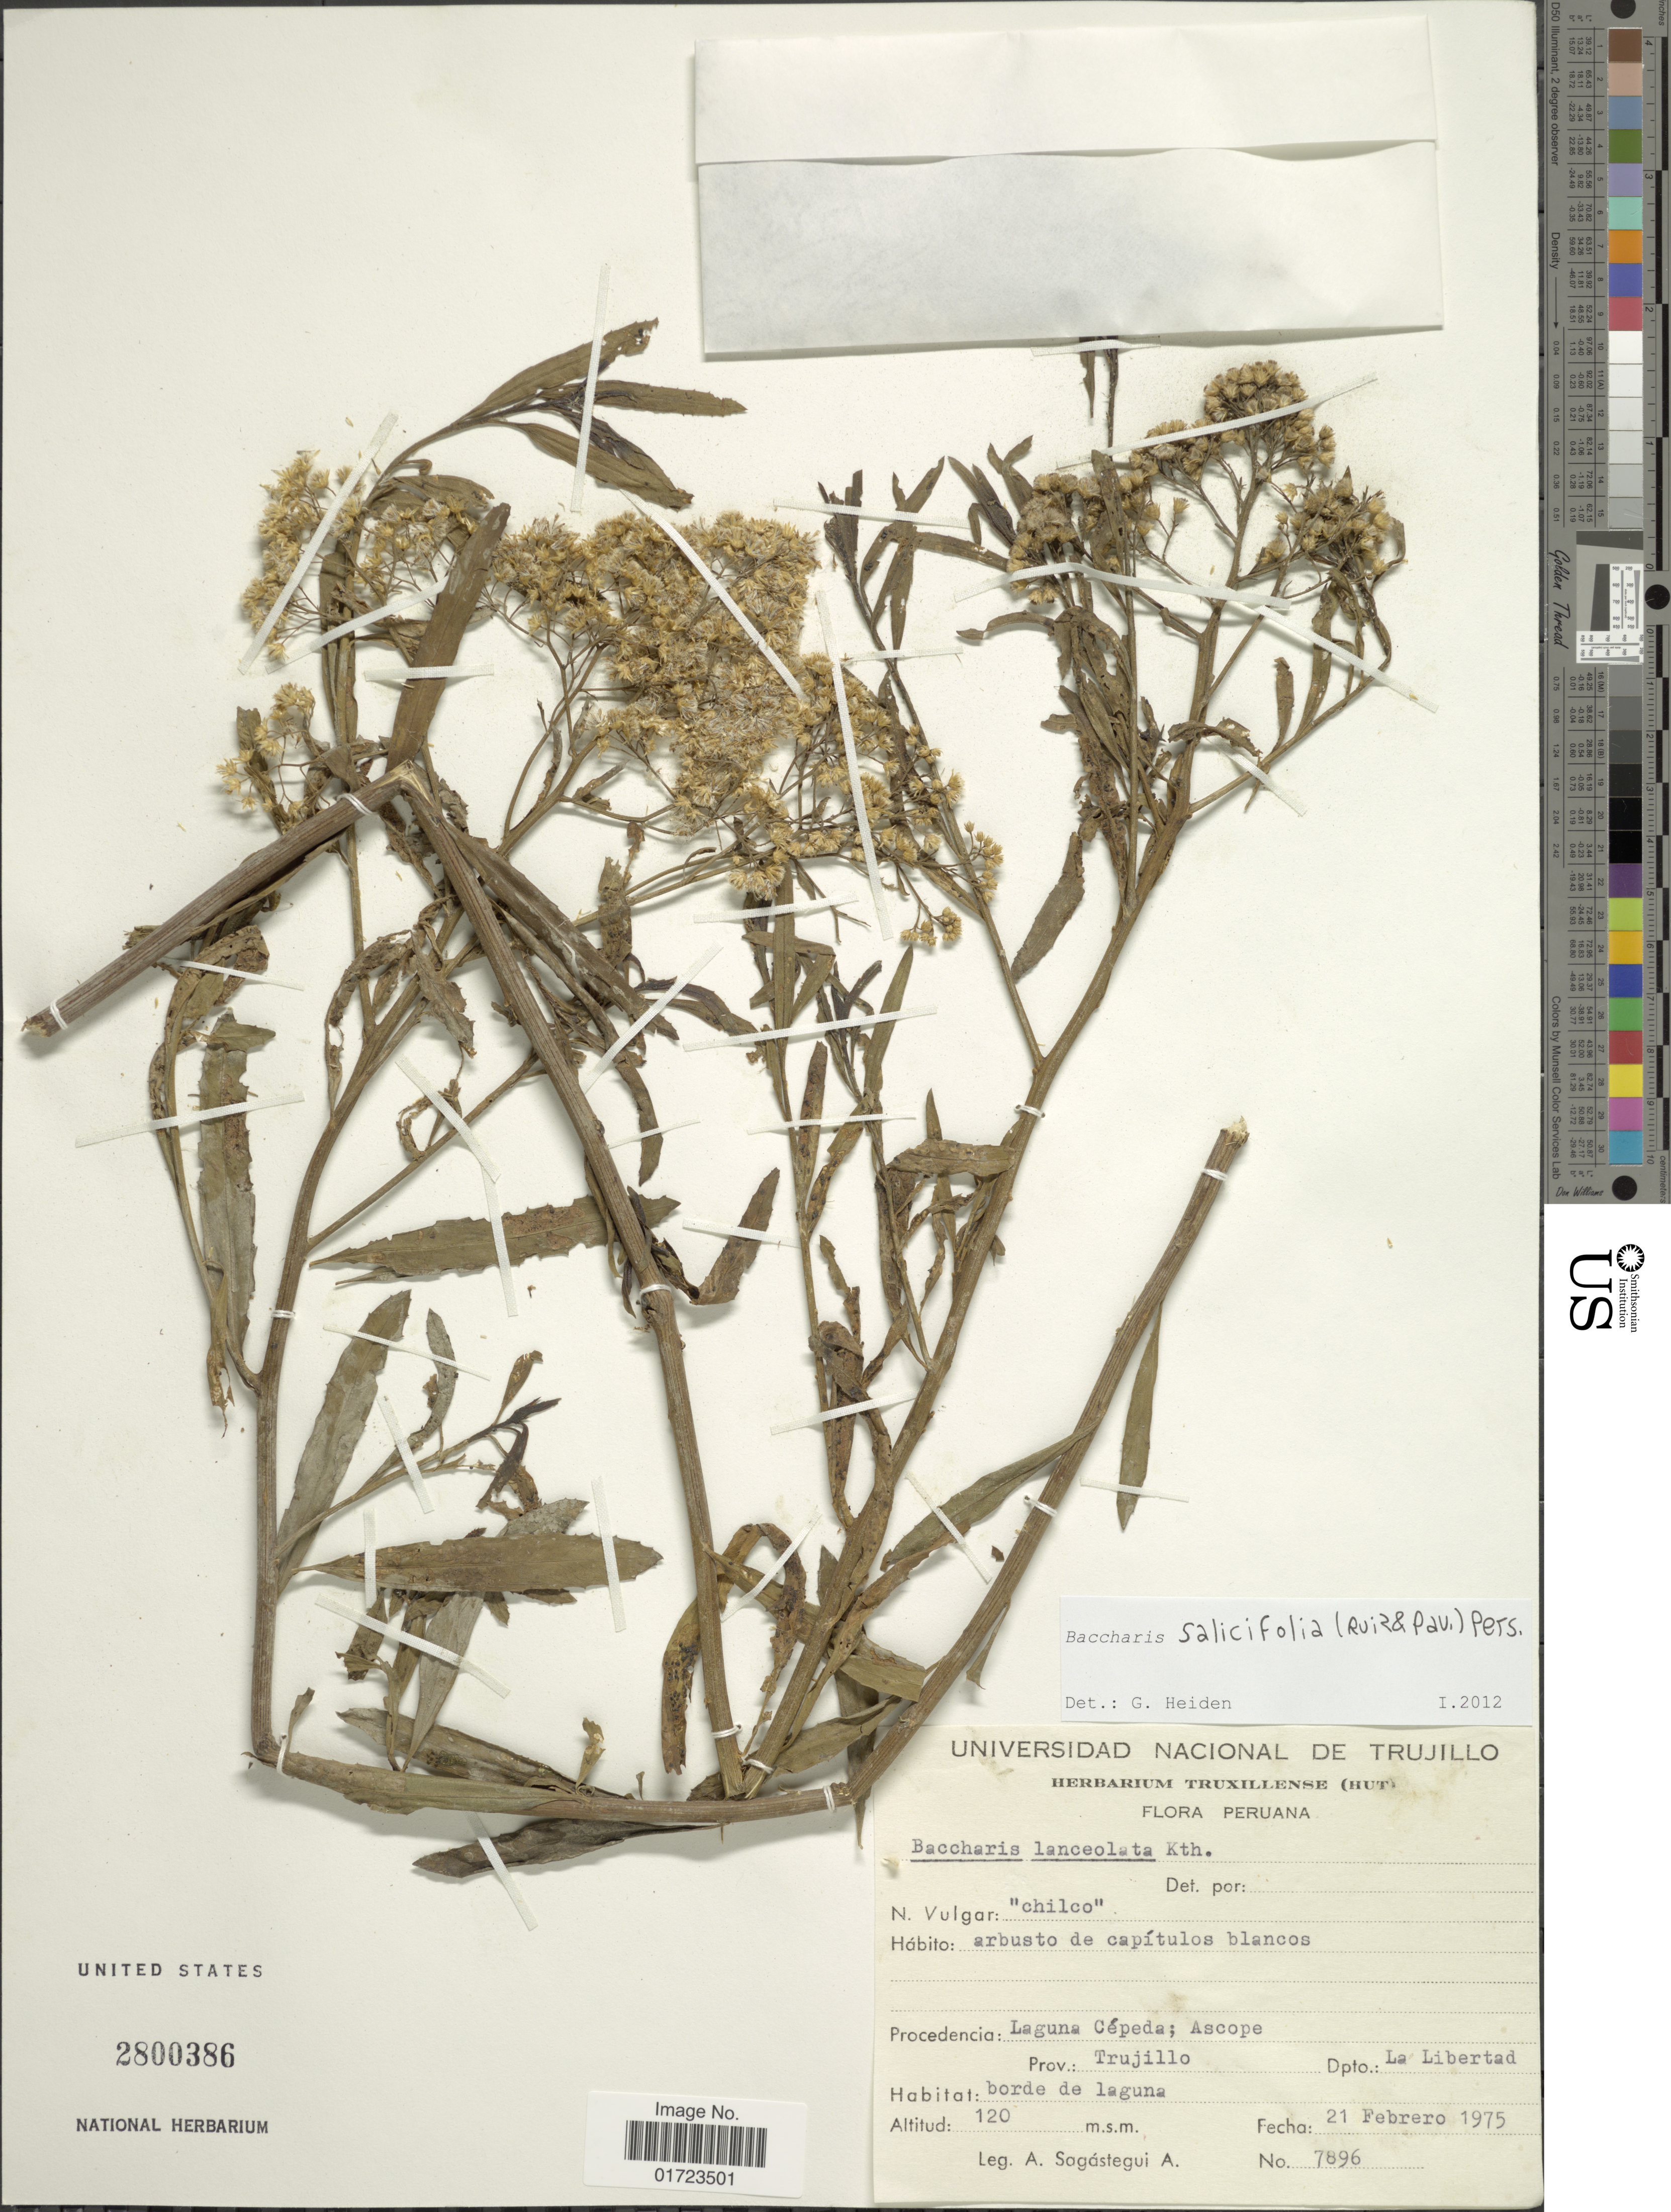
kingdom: Plantae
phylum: Tracheophyta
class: Magnoliopsida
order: Asterales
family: Asteraceae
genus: Baccharis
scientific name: Baccharis salicifolia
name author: (Ruiz & Pav.) Pers.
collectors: A. Sagástegui A.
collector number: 7896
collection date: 1975-02-21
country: Peru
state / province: La Libertad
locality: Laguna Cepeda; Ascope, Prov.: Trujillo, Dpto. La Libertad.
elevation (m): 120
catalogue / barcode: US 2800386